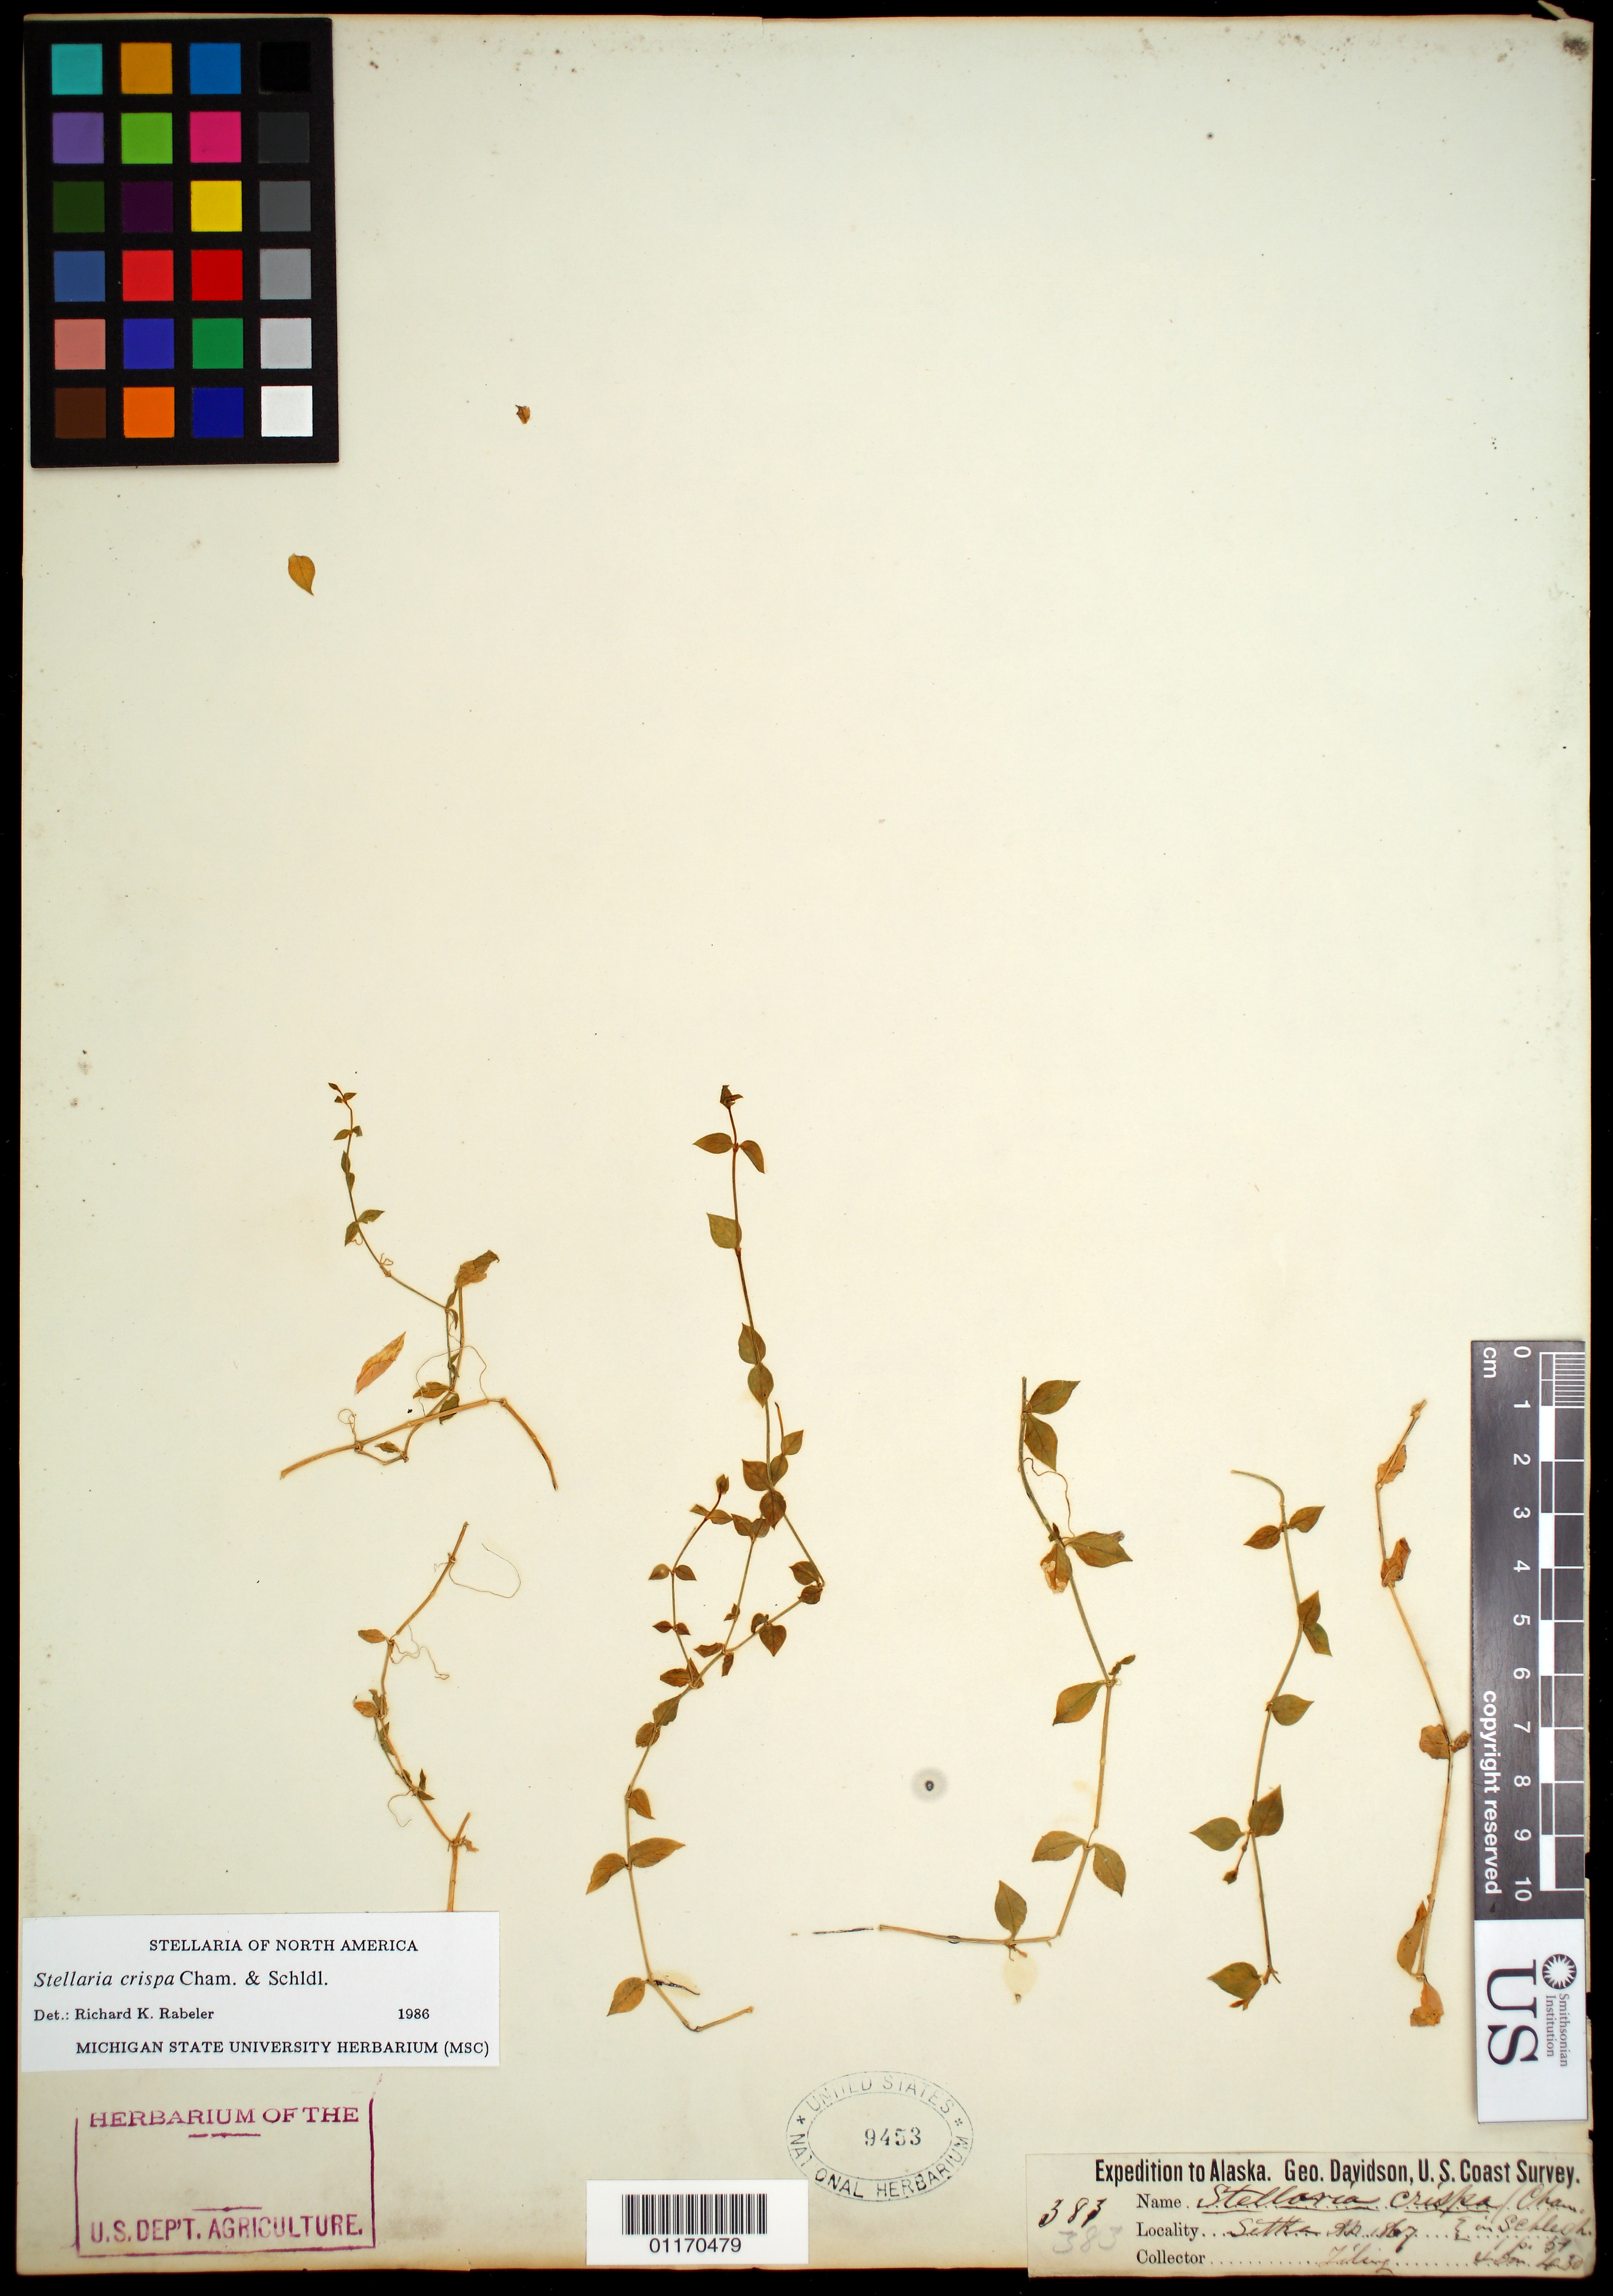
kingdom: Plantae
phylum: Tracheophyta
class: Magnoliopsida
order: Caryophyllales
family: Caryophyllaceae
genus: Stellaria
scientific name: Stellaria crispa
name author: Cham. & Schltdl.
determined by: Rabeler, R. K.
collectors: H .S. T. Tiling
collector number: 383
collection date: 1867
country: United States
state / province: Alaska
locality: Sitka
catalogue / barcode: US 9453